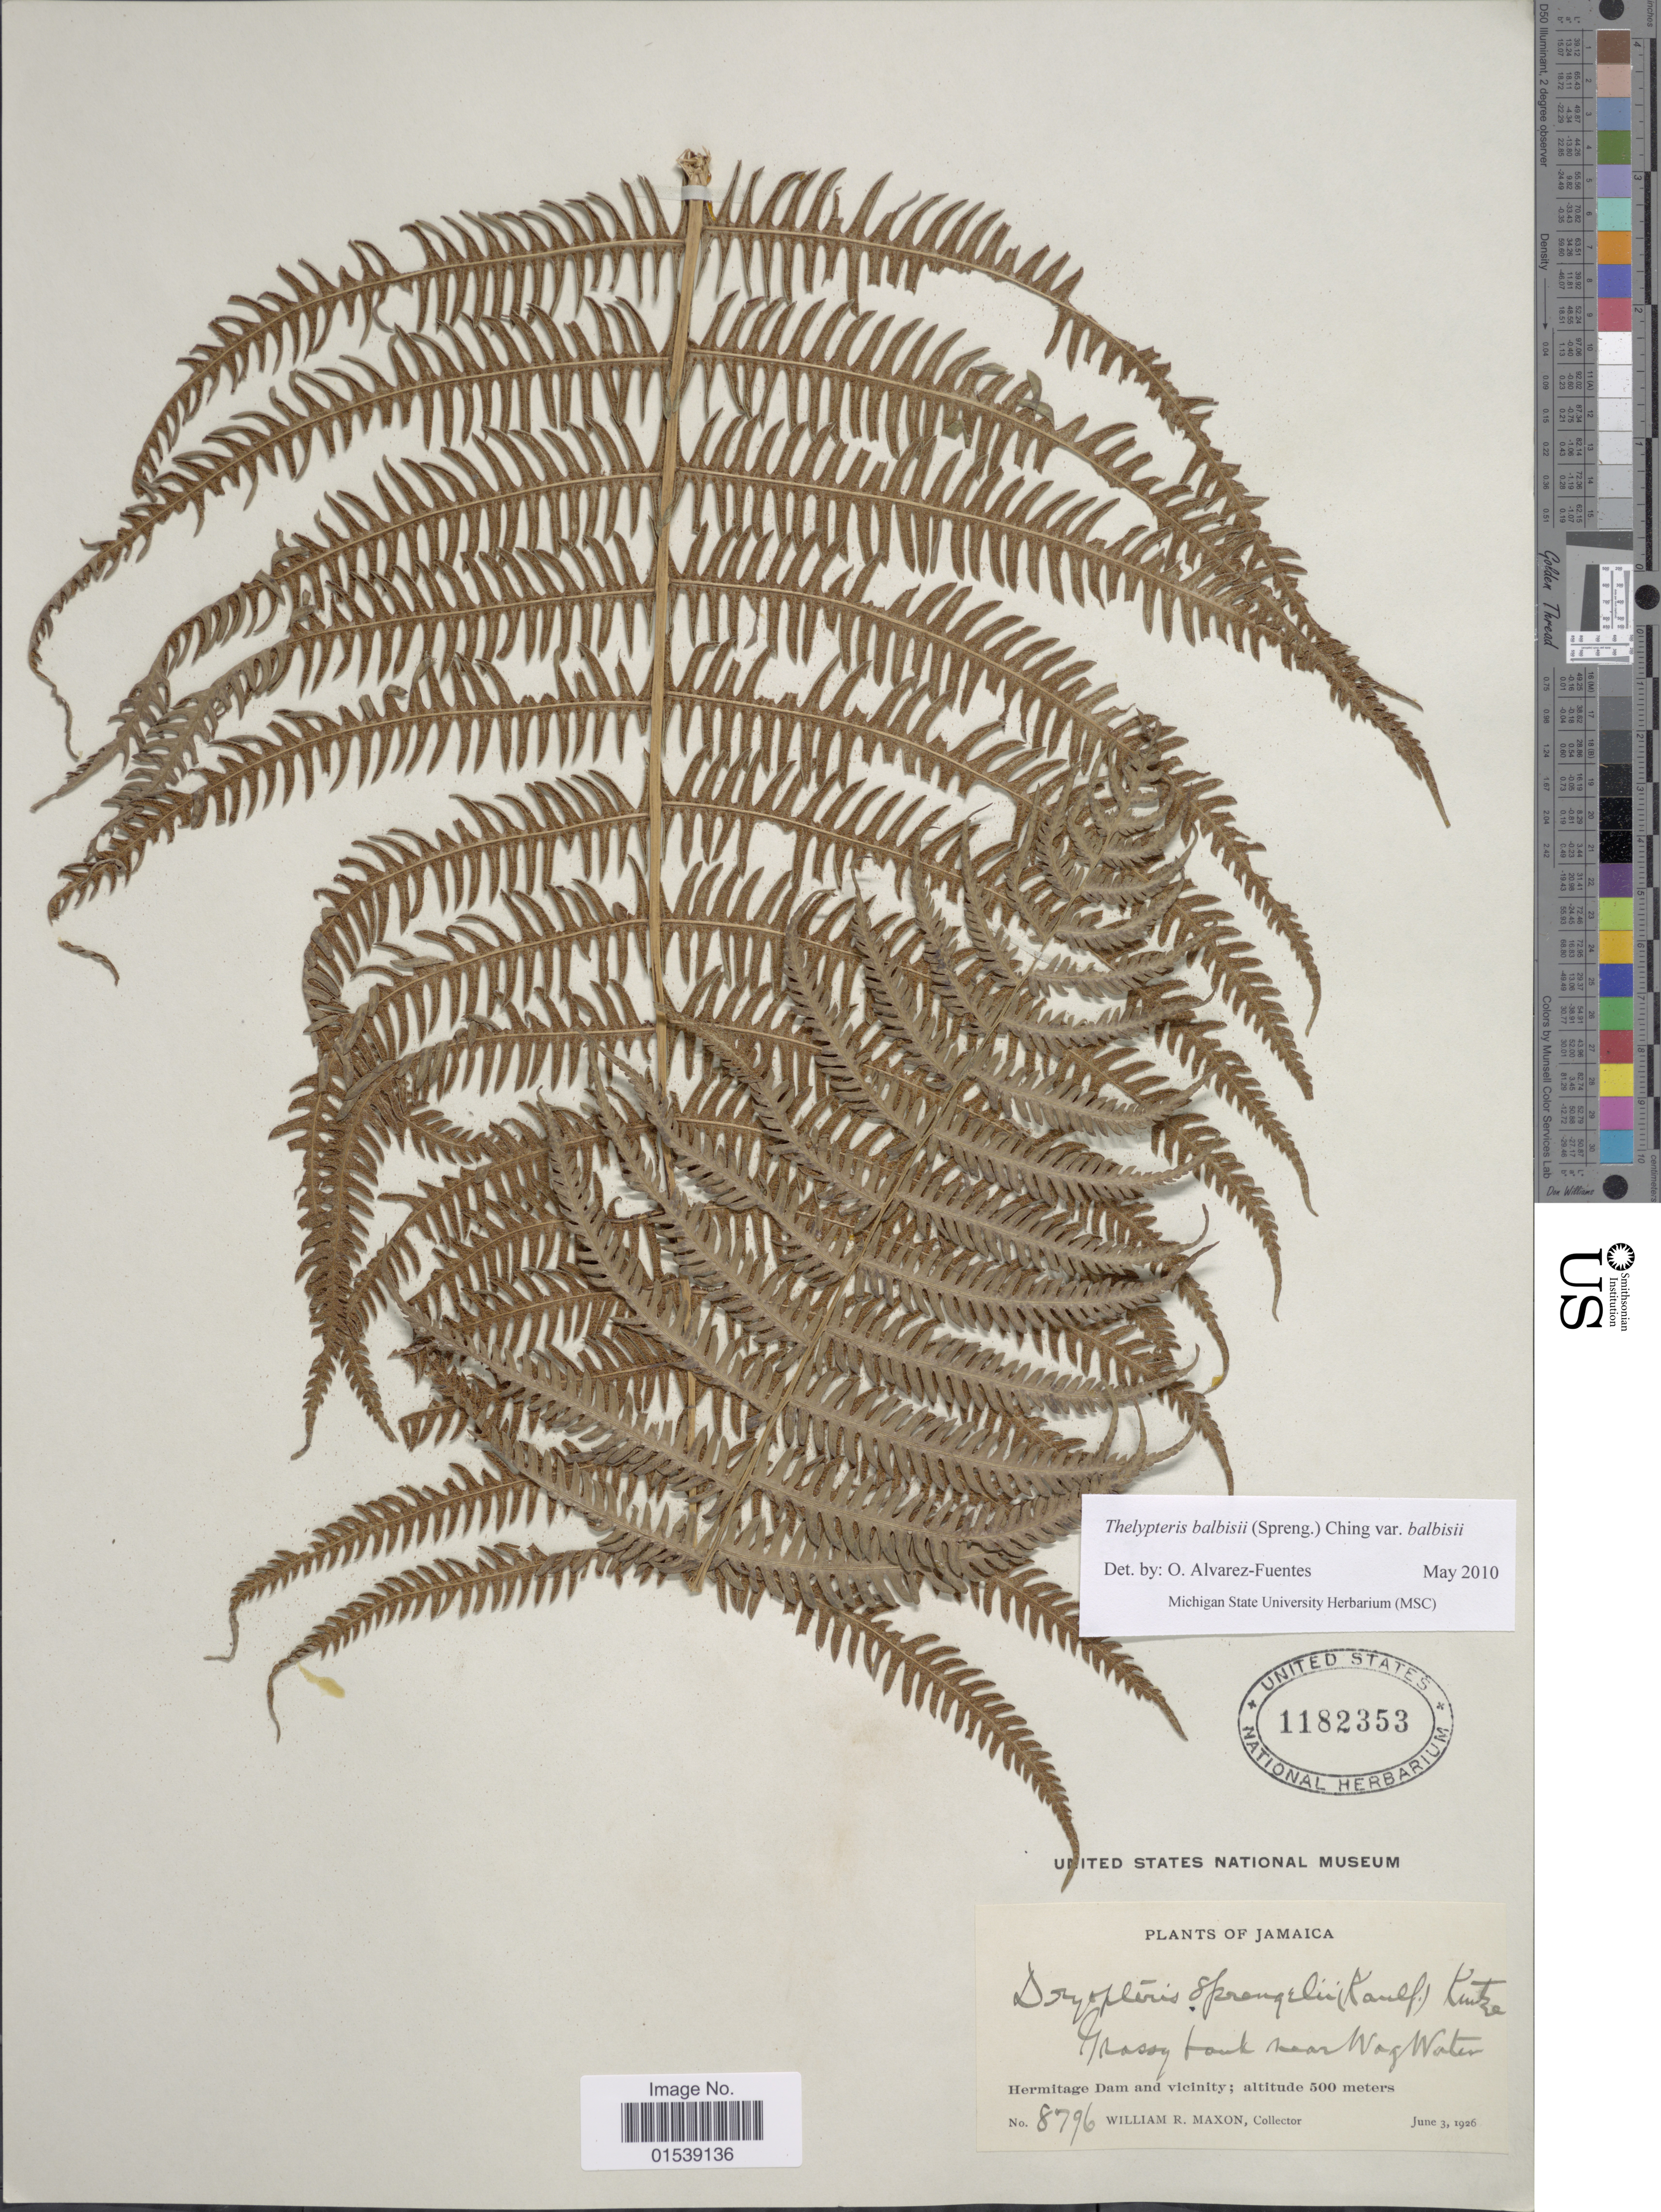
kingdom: Plantae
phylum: Tracheophyta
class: Polypodiopsida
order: Polypodiales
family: Thelypteridaceae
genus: Amauropelta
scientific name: Amauropelta balbisii (Spreng.) comb. nov., ined. 2015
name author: (Spreng.)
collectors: W. R. Maxon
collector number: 8796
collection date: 1926-06-03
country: Jamaica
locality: Grassy bank near Wag Water, Hermitage Dam and vicinity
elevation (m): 500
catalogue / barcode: US 1182353